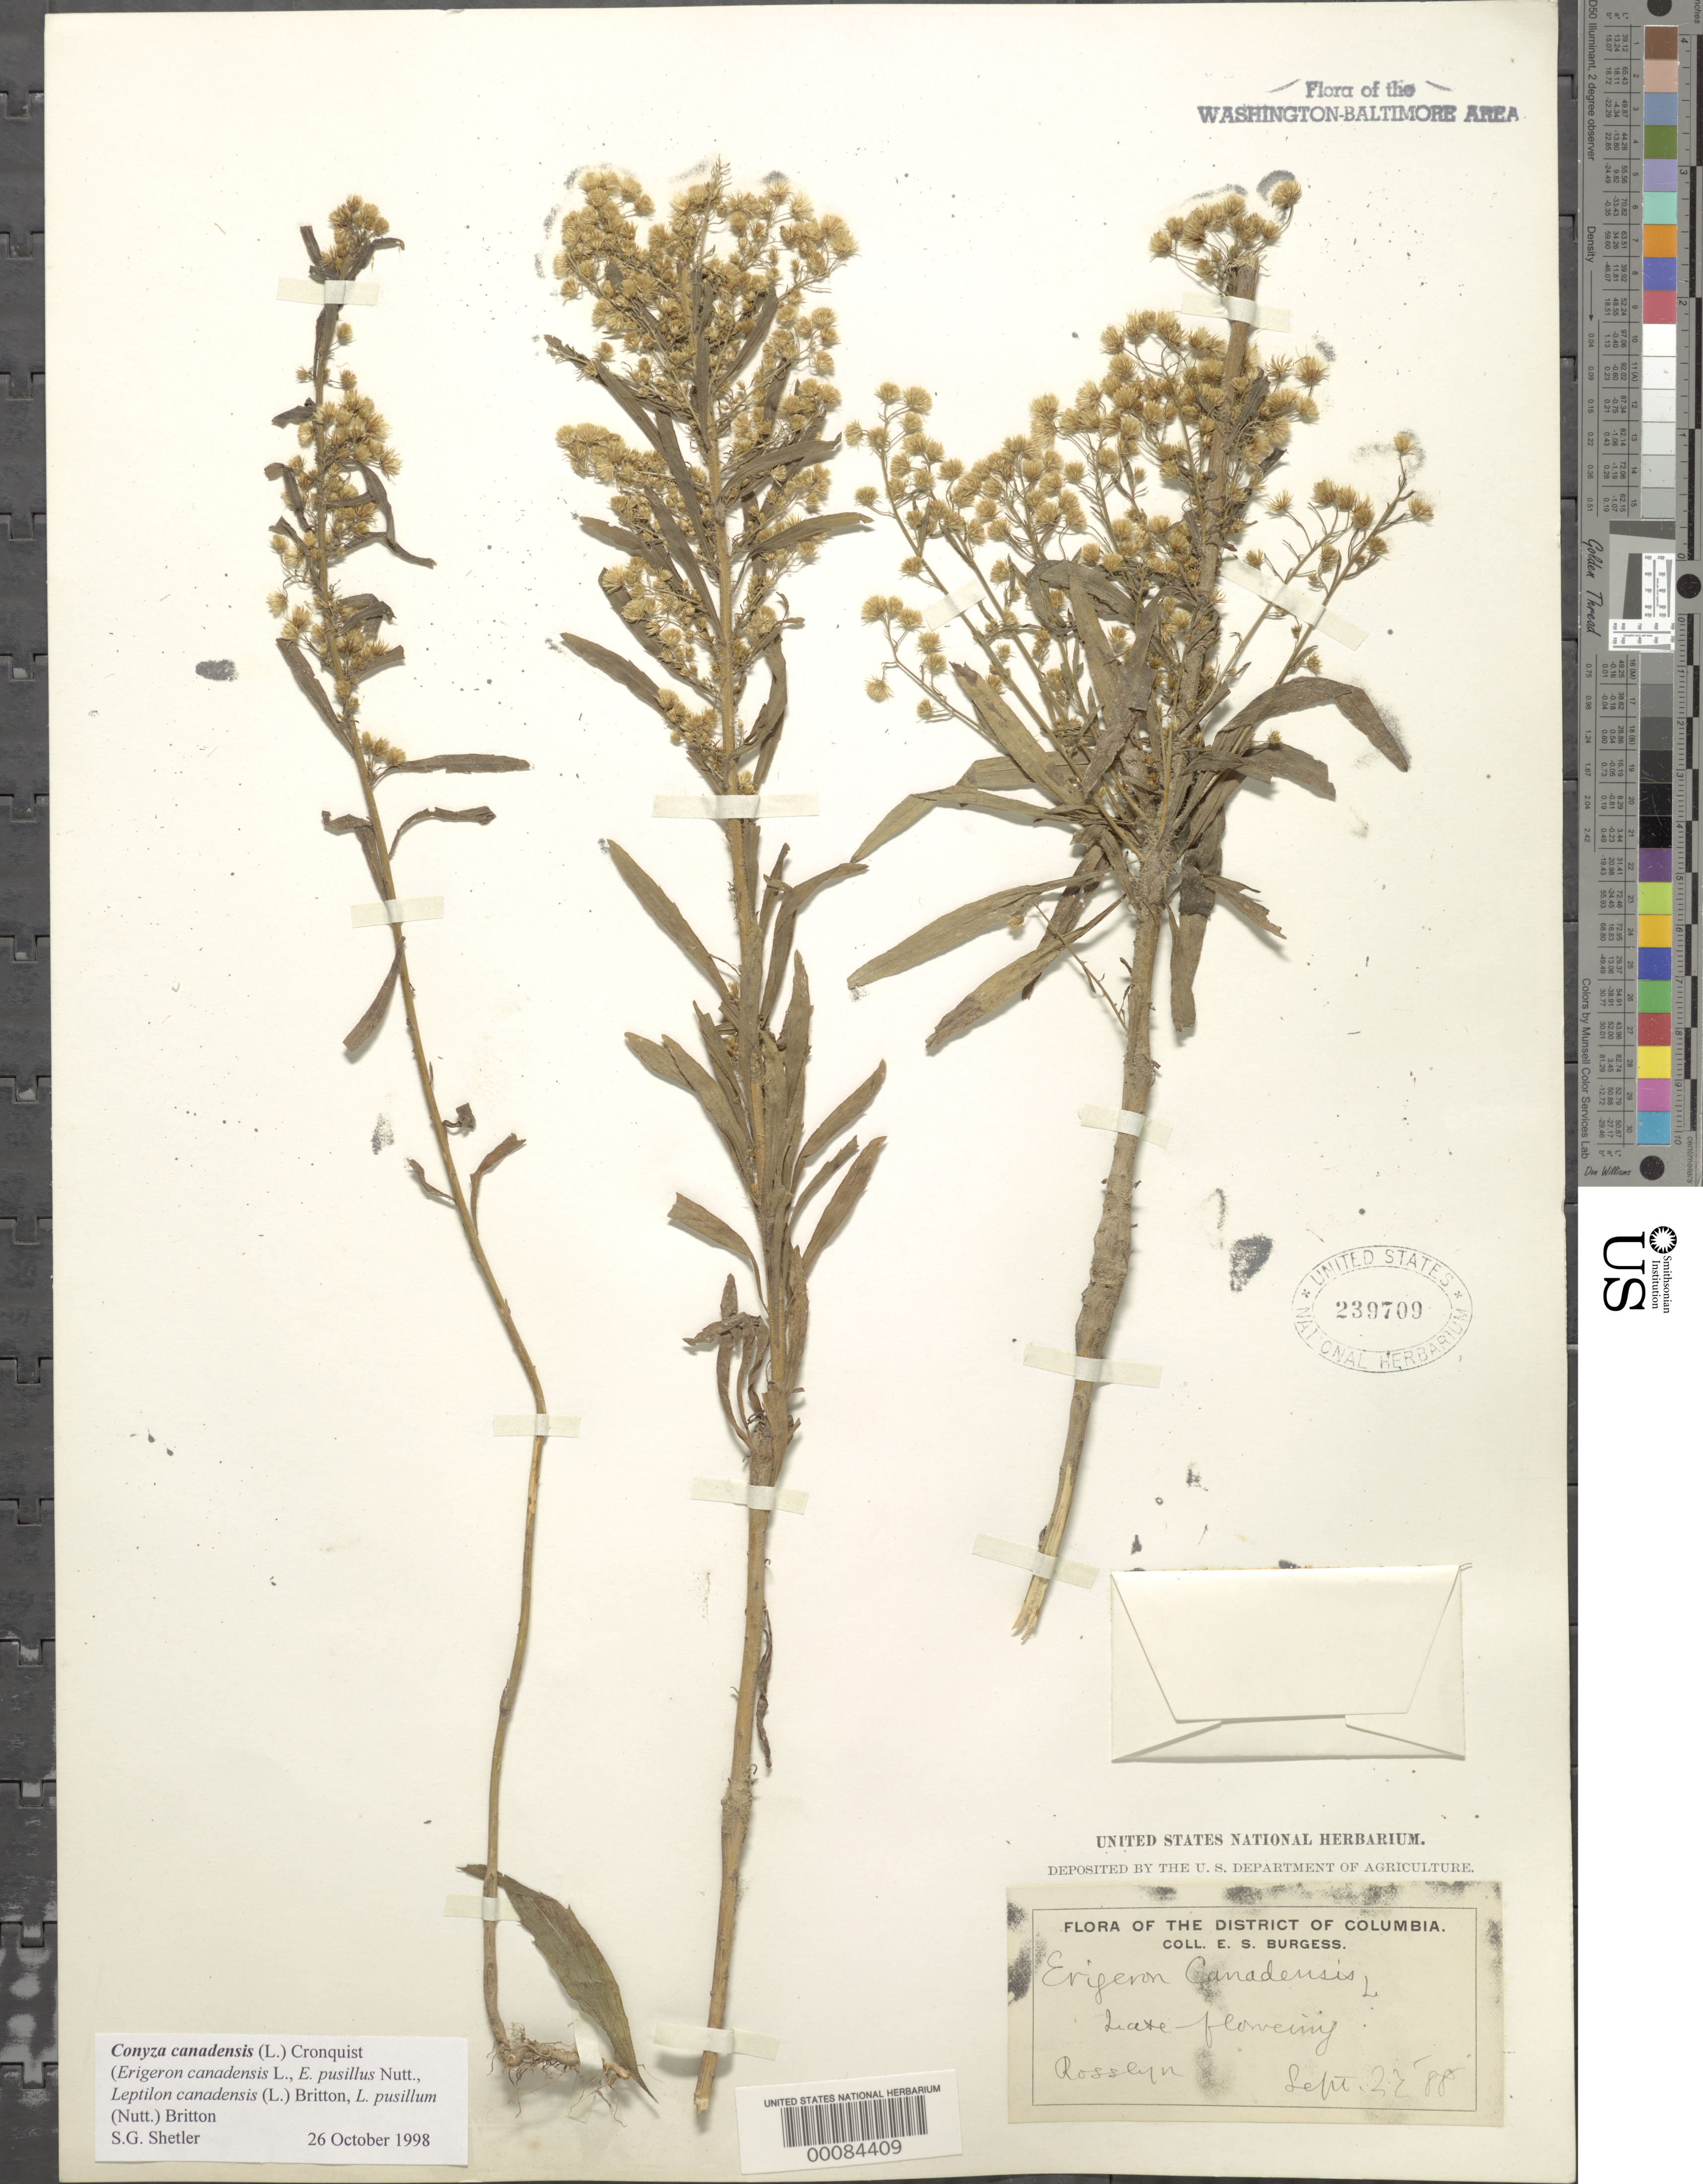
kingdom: Plantae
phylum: Tracheophyta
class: Magnoliopsida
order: Asterales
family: Asteraceae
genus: Conyza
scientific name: Conyza canadensis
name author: (L.) Cronq.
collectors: E. Burgess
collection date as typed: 21 Sep 1888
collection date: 1888-09-21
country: United States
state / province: Virginia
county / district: Arlington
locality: Rosslyn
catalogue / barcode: US 239709